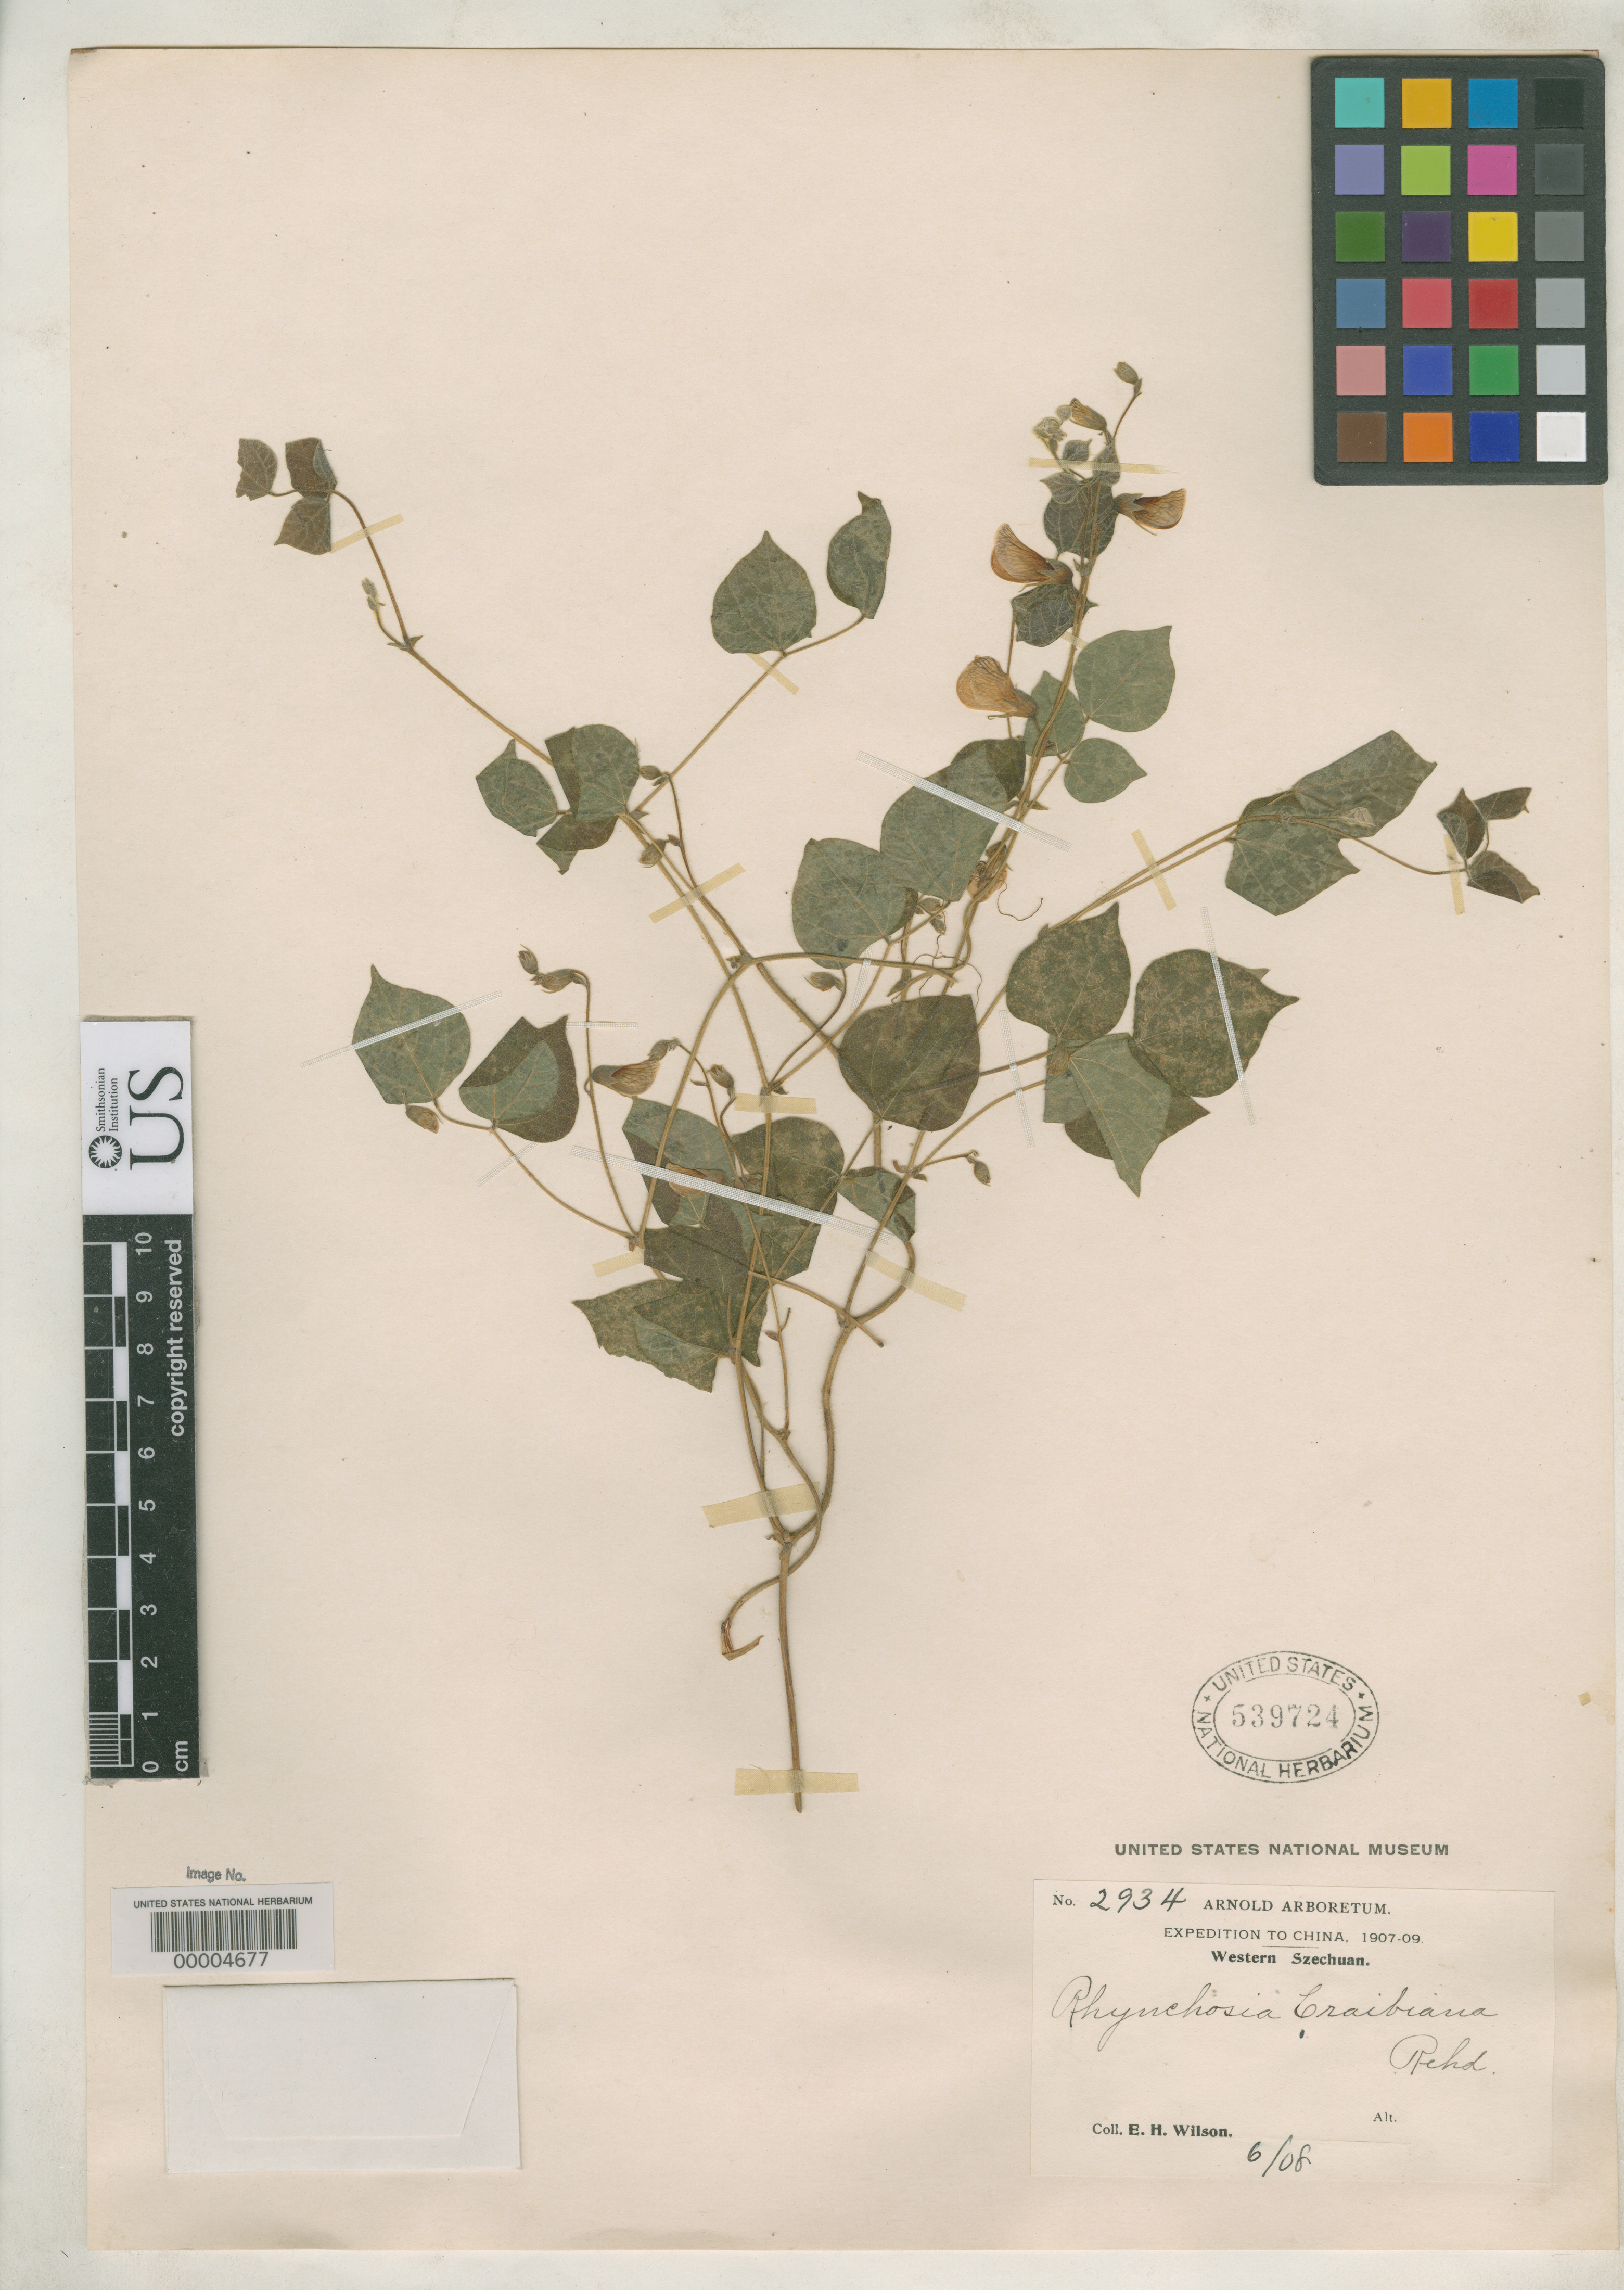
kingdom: Plantae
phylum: Tracheophyta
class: Magnoliopsida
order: Fabales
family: Fabaceae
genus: Rhynchosia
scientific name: Rhynchosia craibiana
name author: Rehder in Sarg.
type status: Isotype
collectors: E. H. Wilson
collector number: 2934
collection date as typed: Jun 1908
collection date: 1908-06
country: China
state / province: Sichuan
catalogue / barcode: US 539724